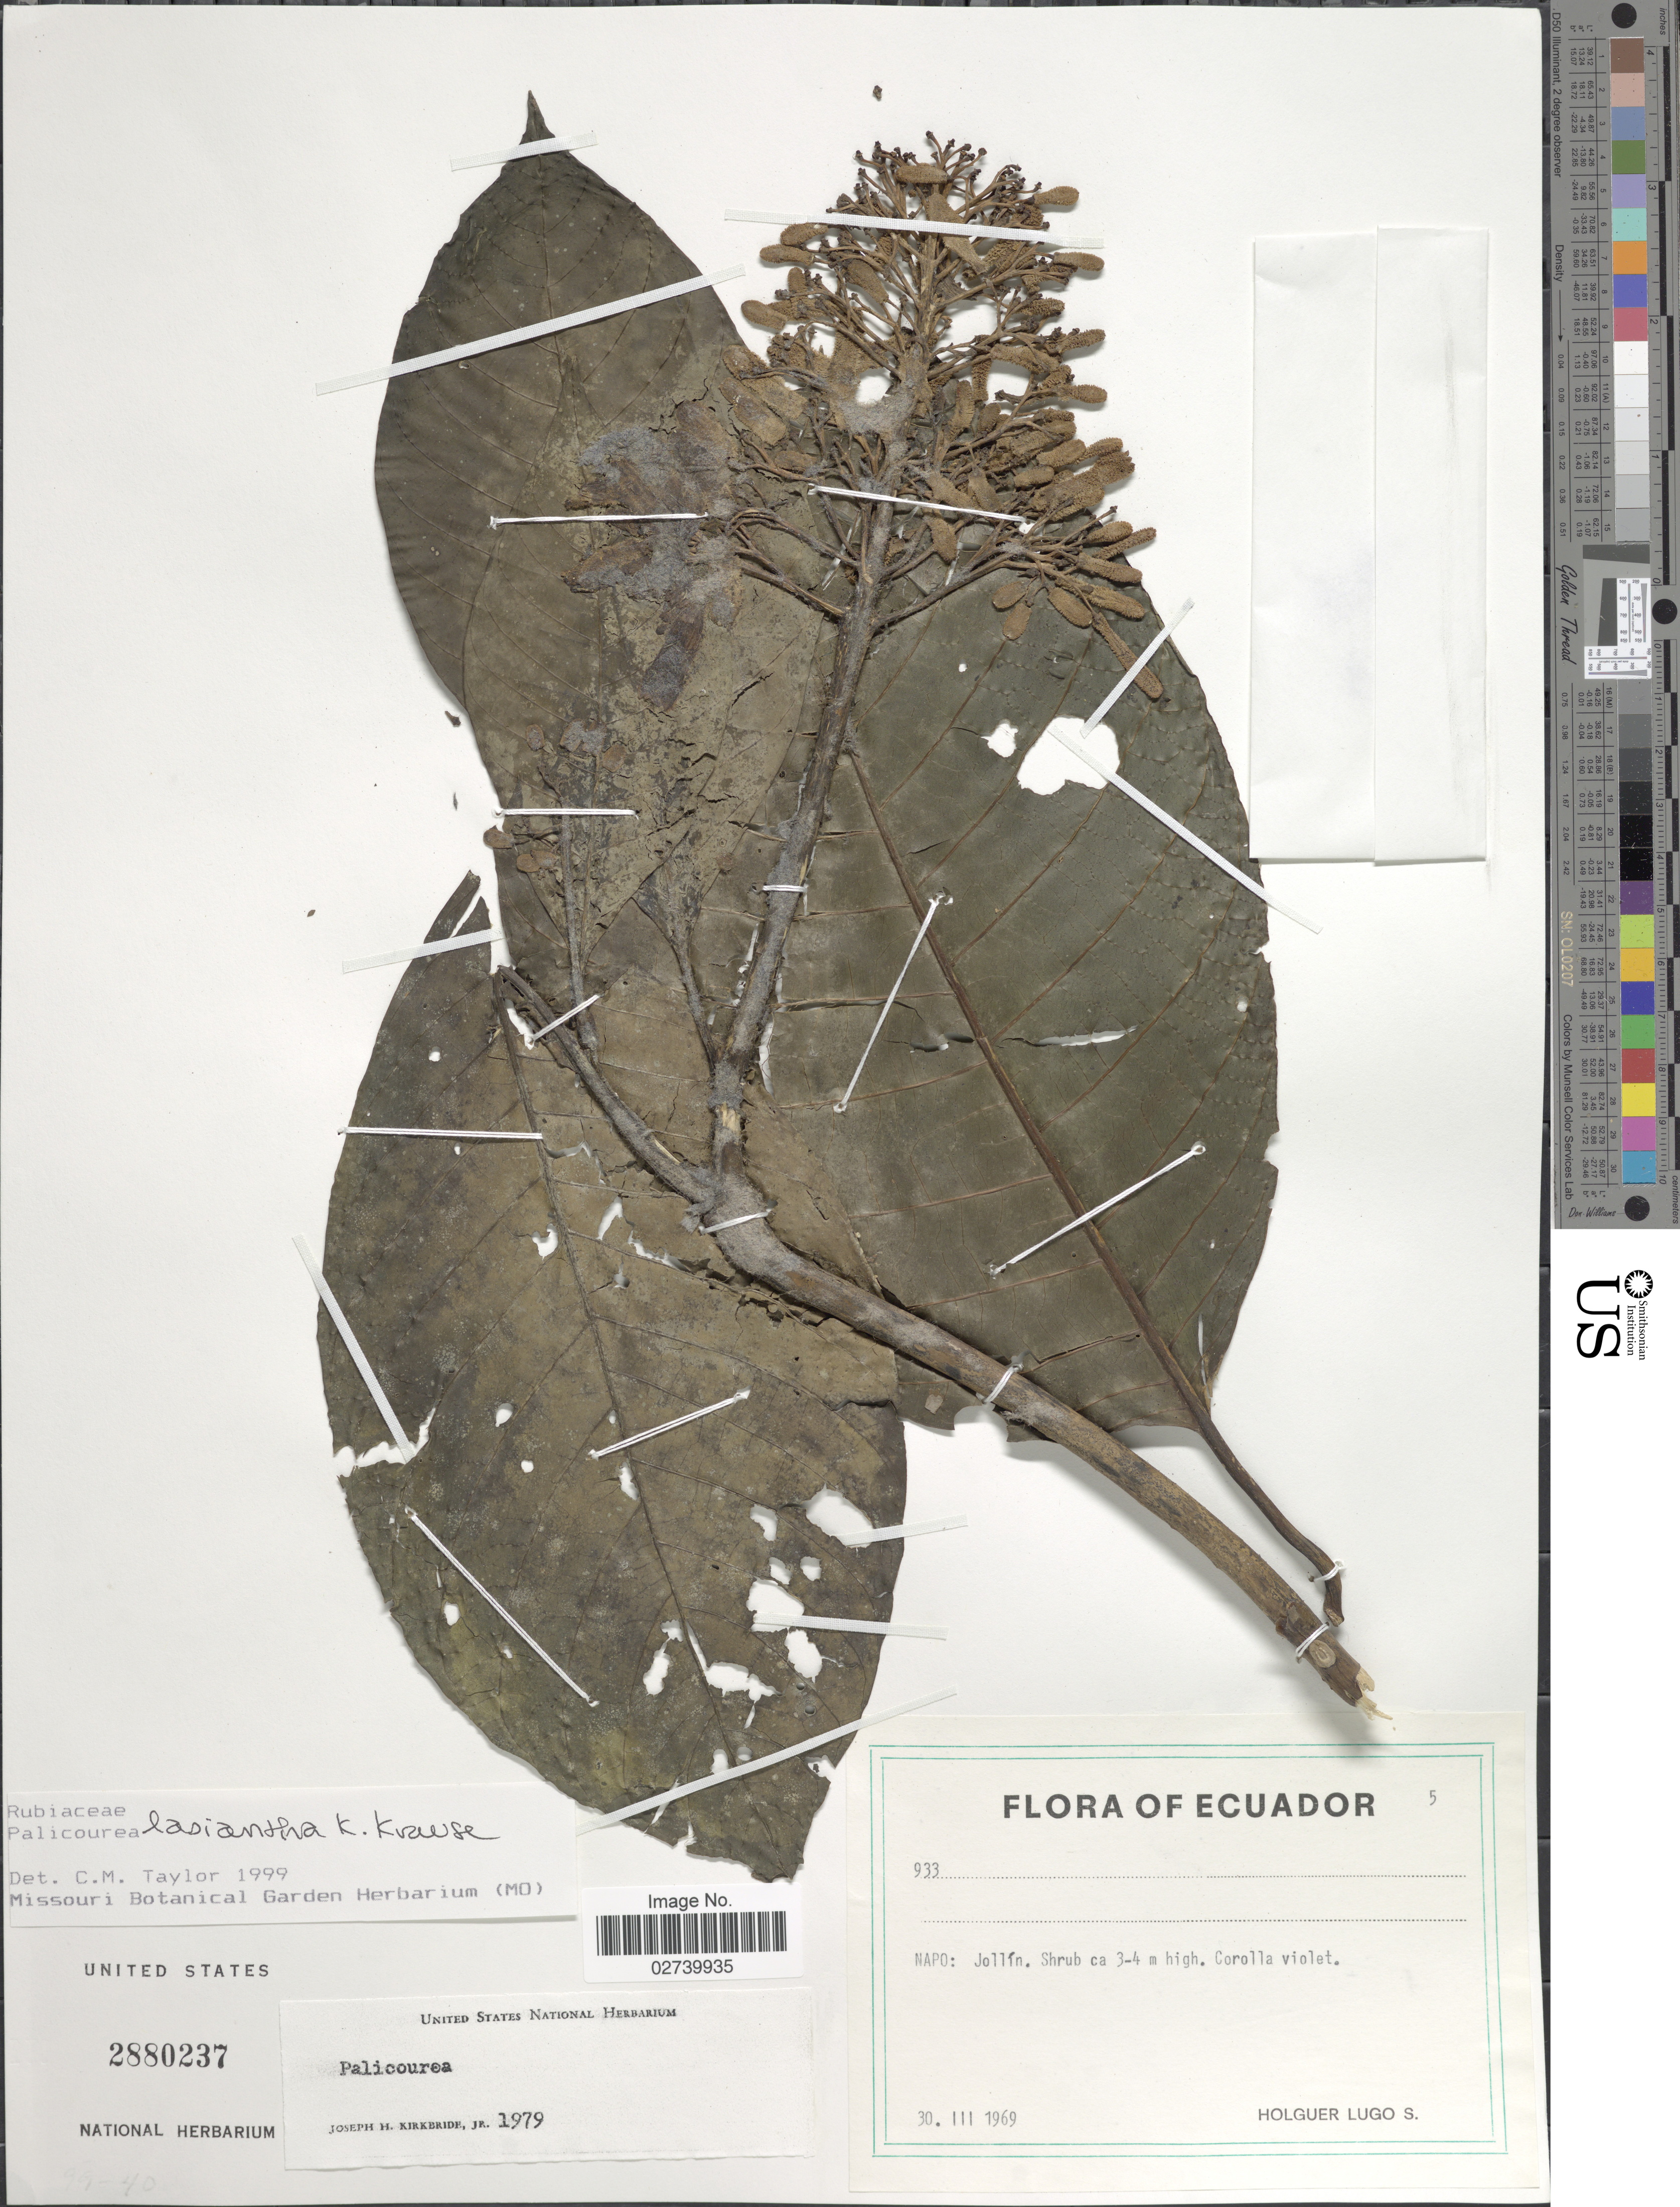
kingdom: Plantae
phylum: Tracheophyta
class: Magnoliopsida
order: Gentianales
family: Rubiaceae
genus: Palicourea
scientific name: Palicourea lasiantha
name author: Krause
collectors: H. Lugo S.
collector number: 933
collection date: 1969-03-30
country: Ecuador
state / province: Napo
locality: Jollín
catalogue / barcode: US 2880237